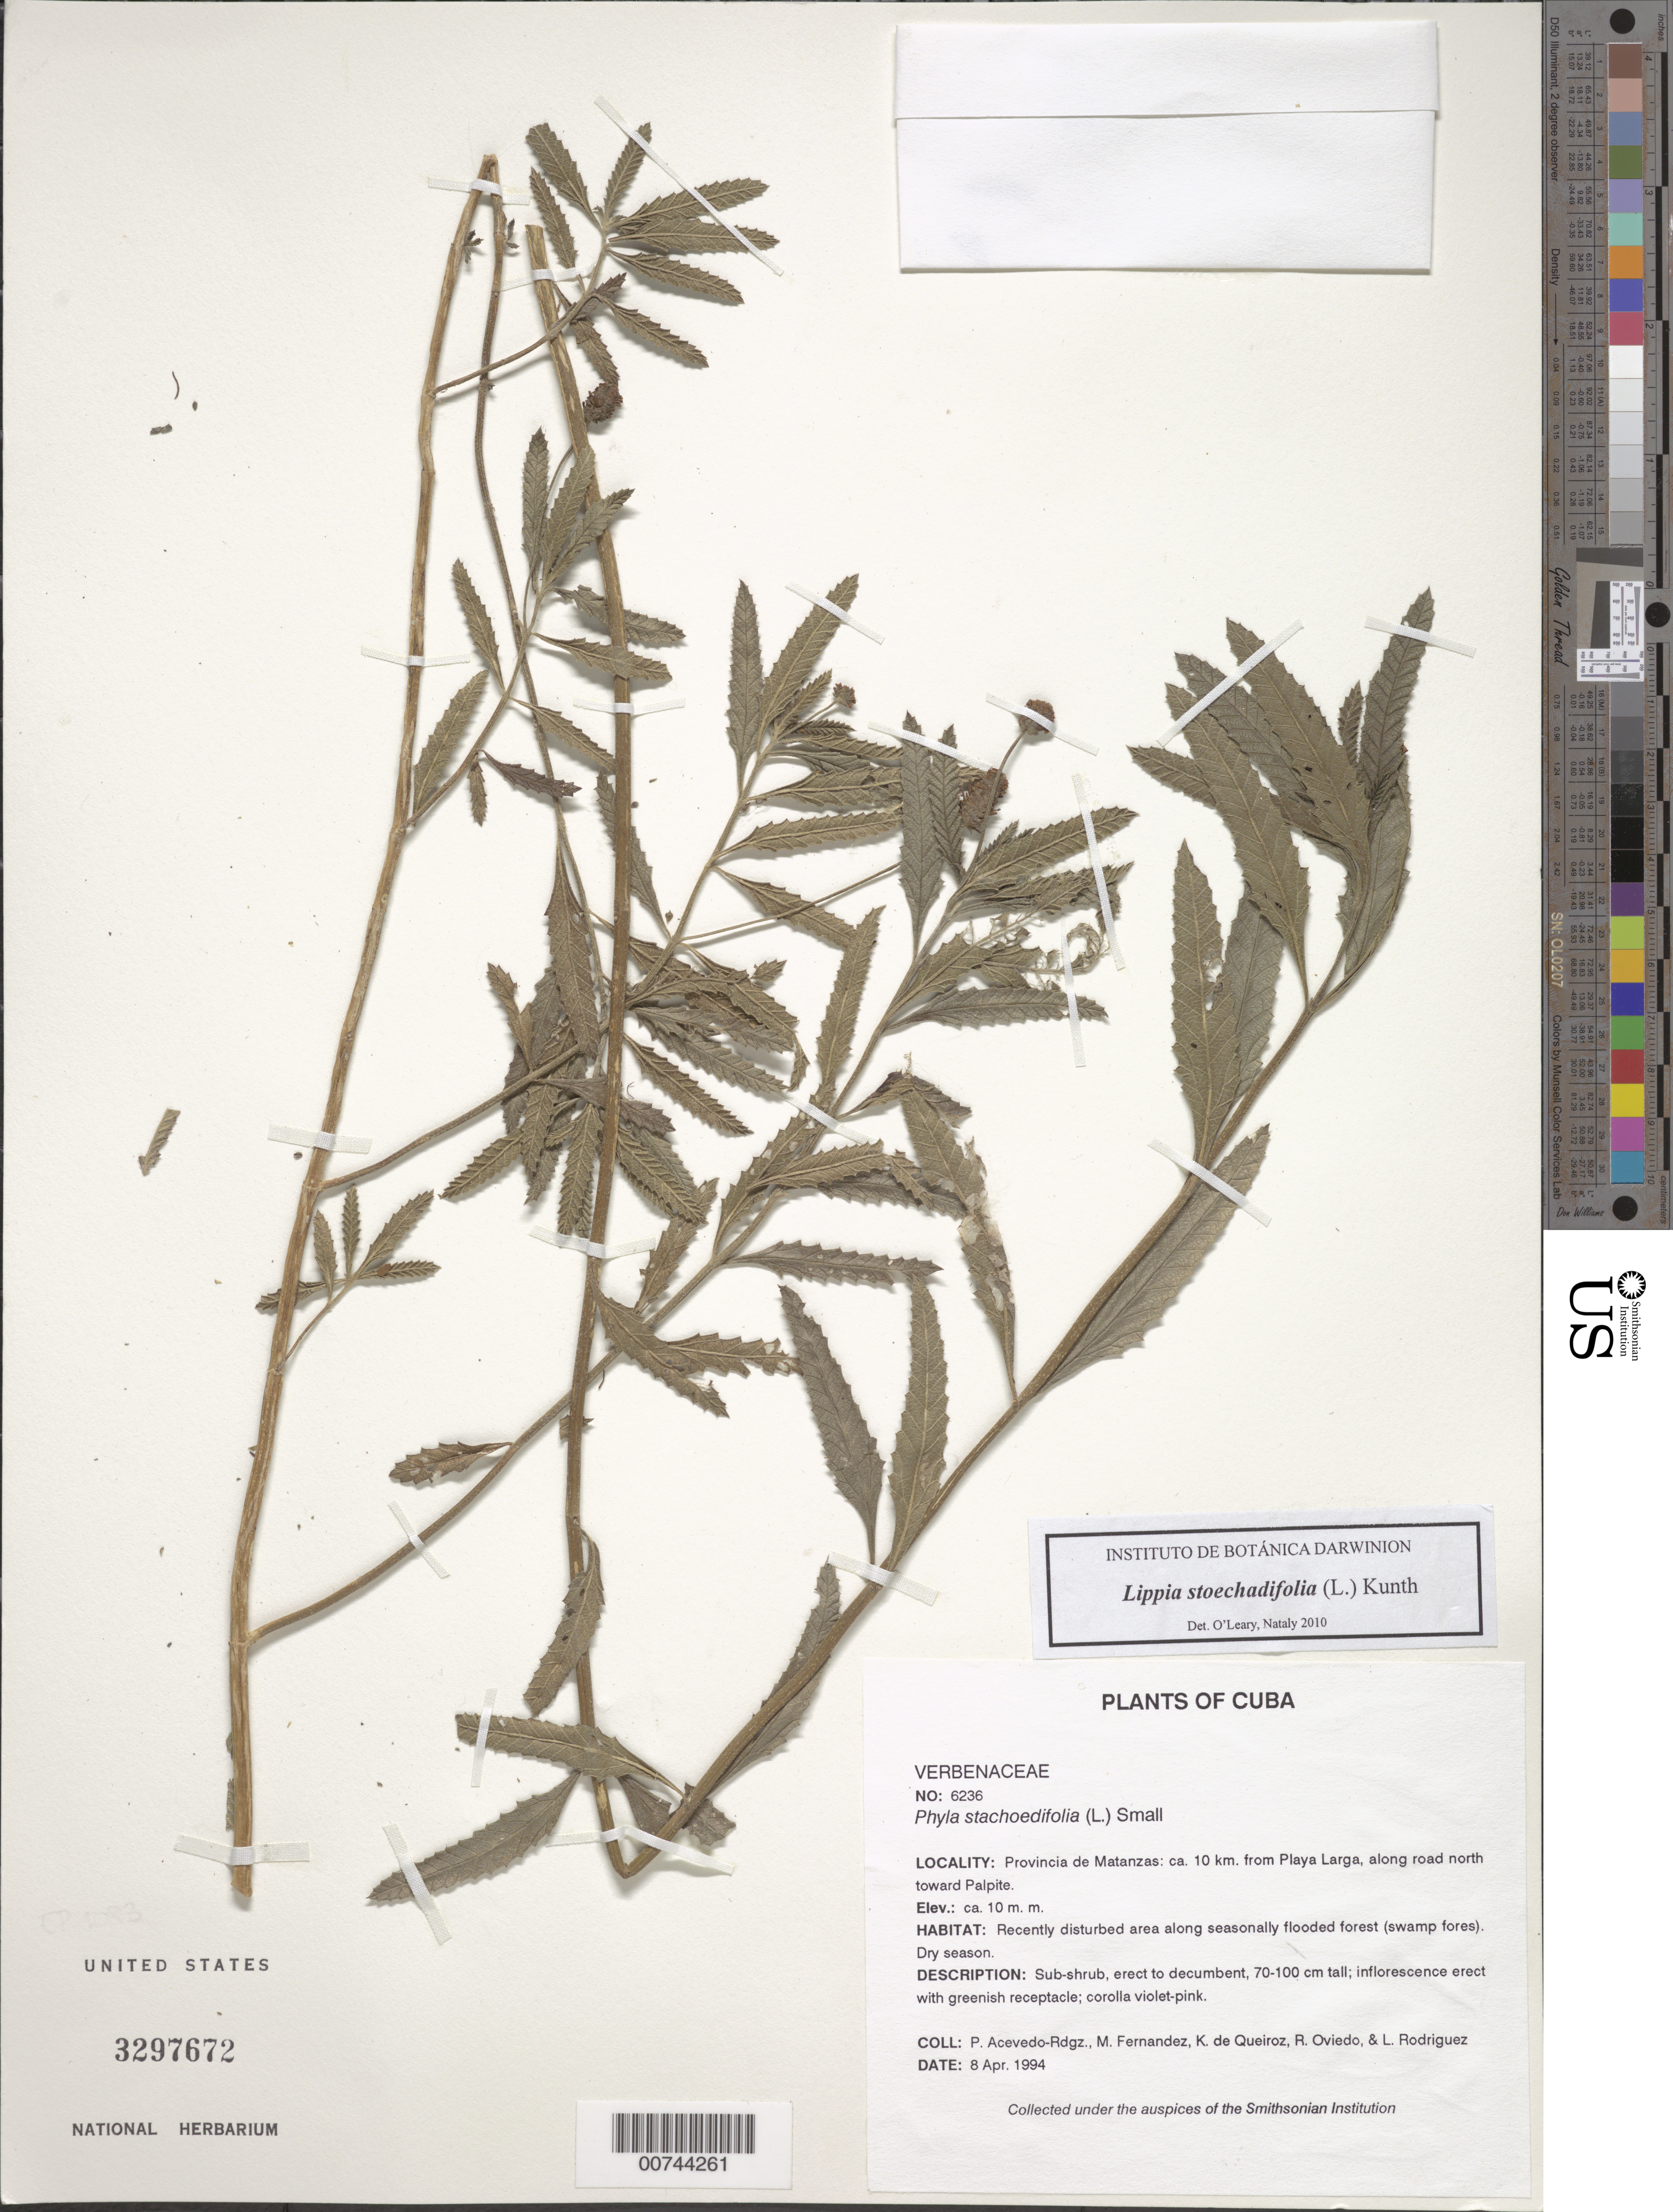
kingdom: Plantae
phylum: Tracheophyta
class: Magnoliopsida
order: Lamiales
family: Verbenaceae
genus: Phyla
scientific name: Phyla stachoedifolia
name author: (L.) Small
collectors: P. Acevedo-Rodr., M. Fernández, K. De Queiroz, R. Oviedo & L. Rodriguez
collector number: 6236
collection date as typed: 08 Apr 1994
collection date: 1994-04-08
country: Cuba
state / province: Matanzas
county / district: Municipio de Ciénaga de Zapata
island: Cuba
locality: Approx. 10 km from Playa Larga, along the road going north towards Palpite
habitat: Recently disturbed area along seasonally flooded forest (swamp fores). Dry season.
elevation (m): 10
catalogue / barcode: US 3297672